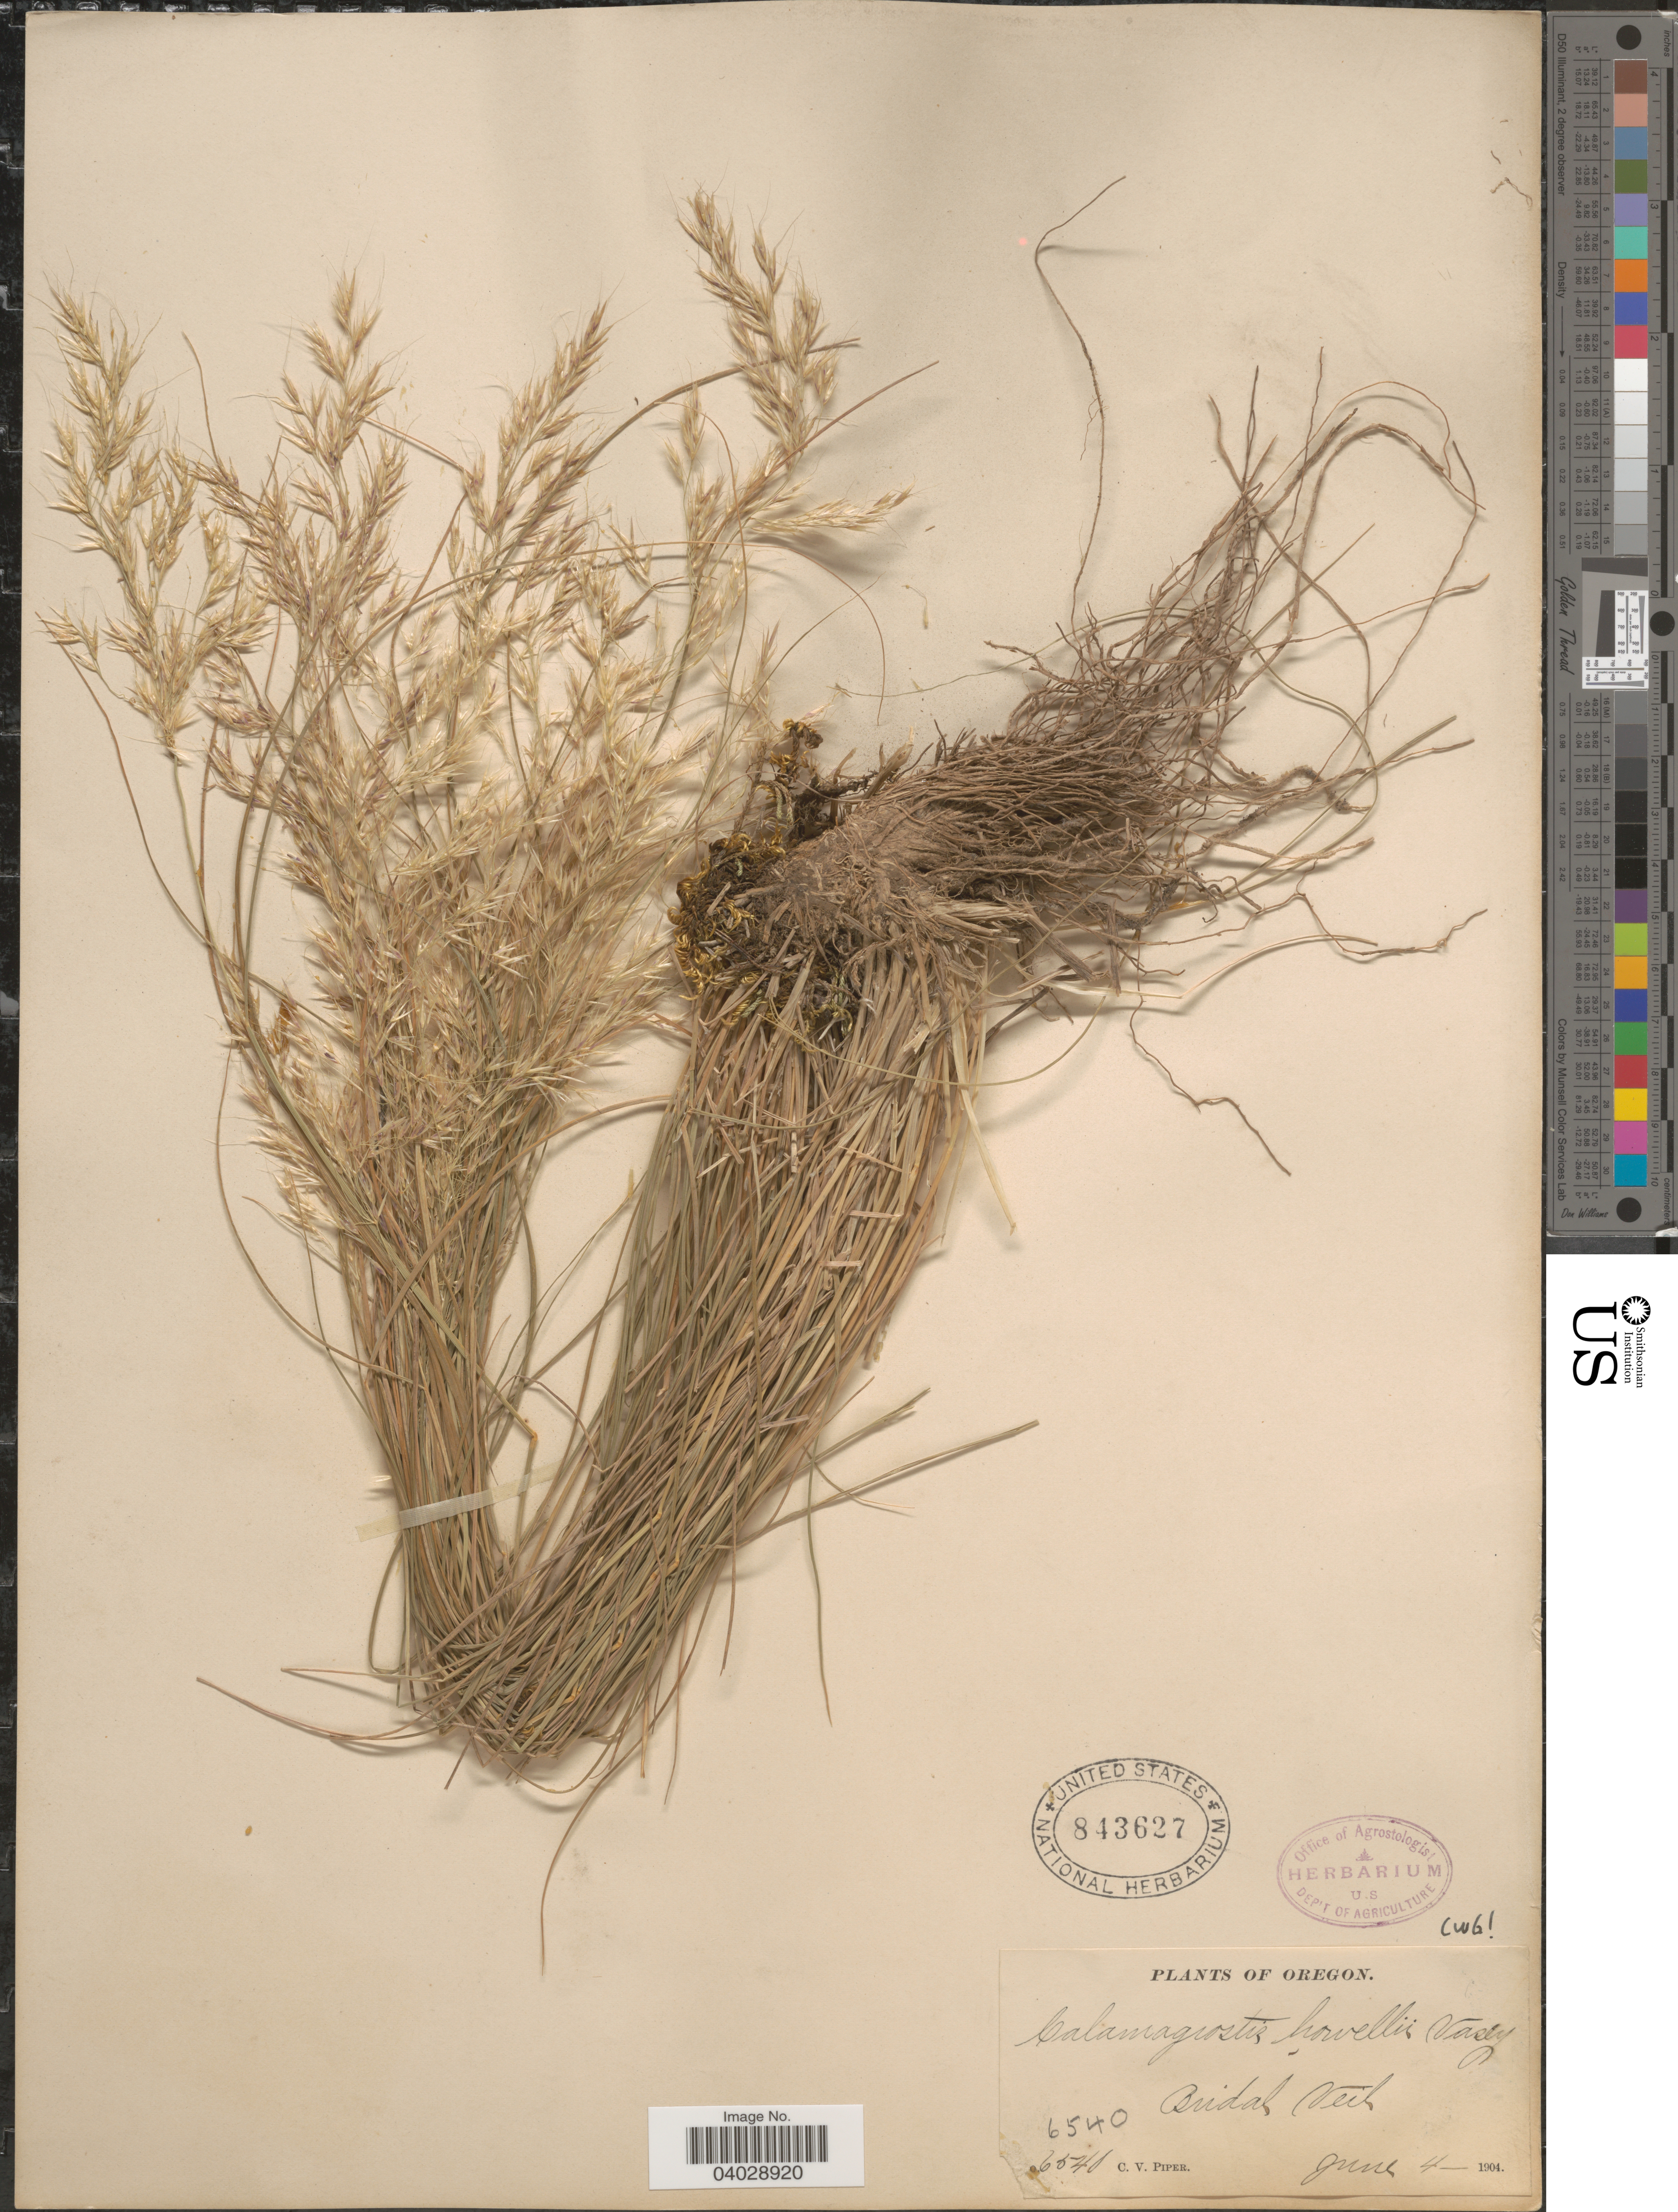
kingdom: Plantae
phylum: Tracheophyta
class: Liliopsida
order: Poales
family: Poaceae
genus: Calamagrostis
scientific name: Calamagrostis howellii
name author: Vasey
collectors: C. V. Piper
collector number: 6540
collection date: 1904-06-04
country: United States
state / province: Oregon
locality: Bridal Veil.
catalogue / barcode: US 843627